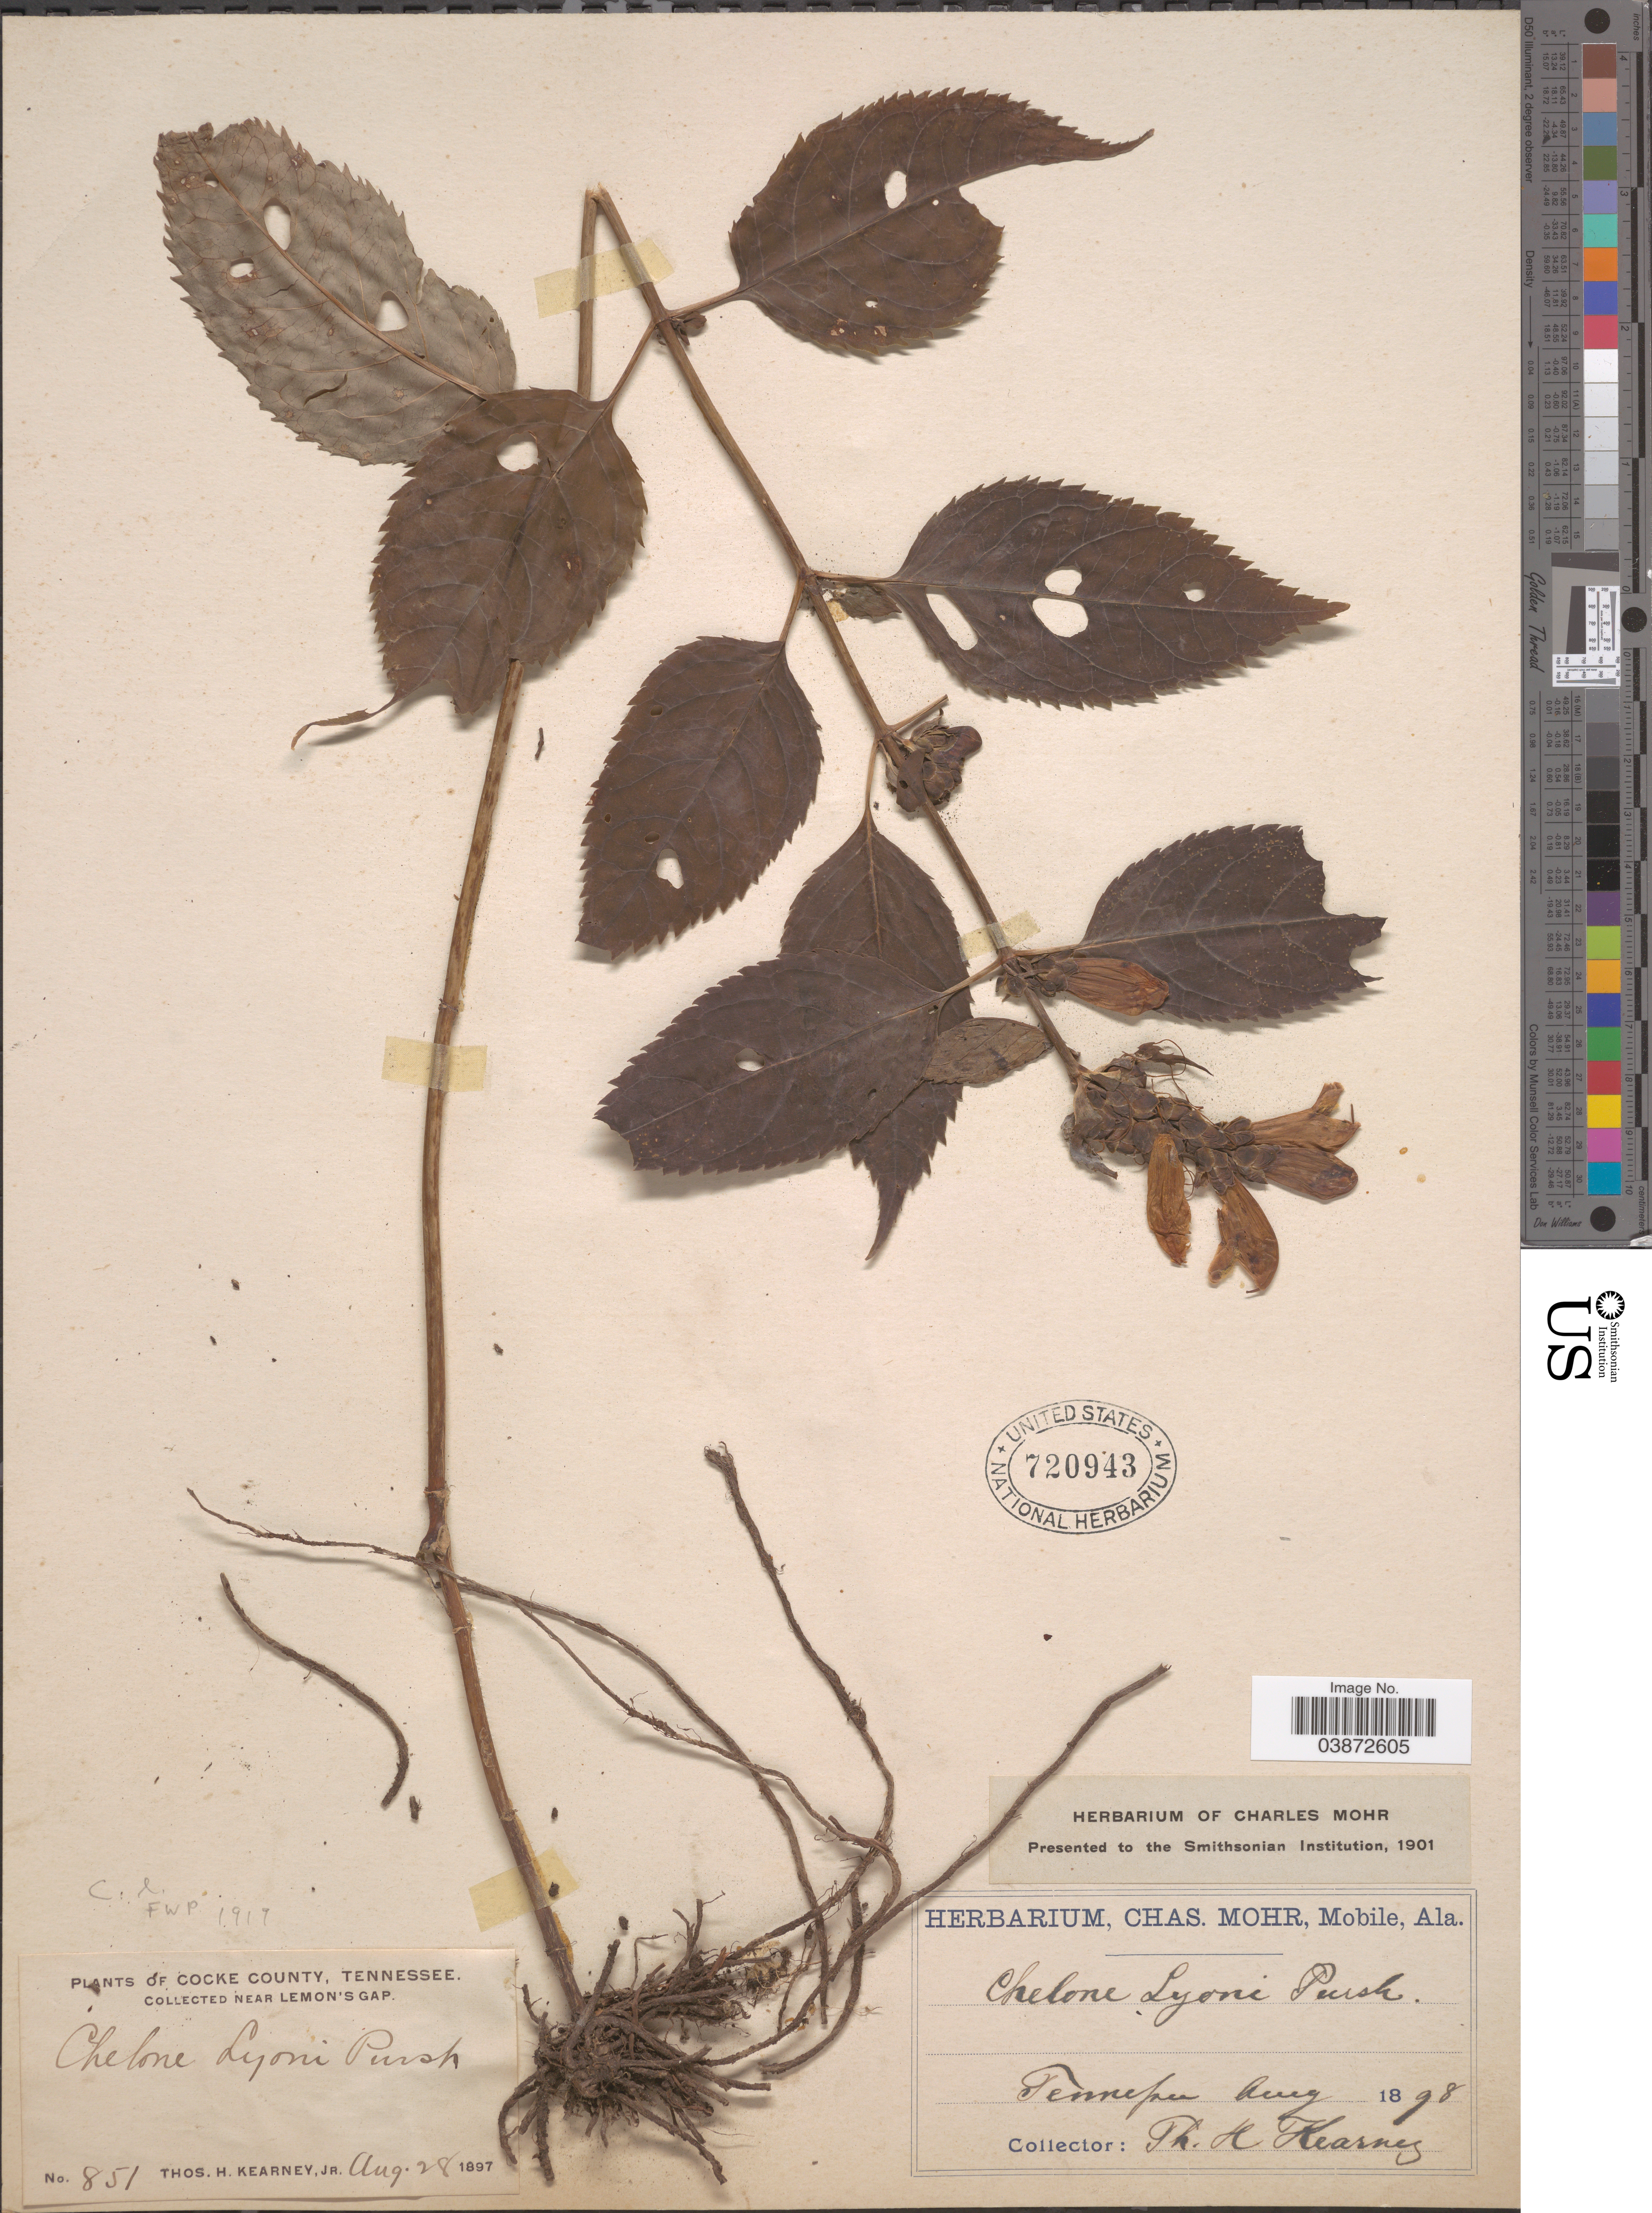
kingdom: Plantae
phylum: Tracheophyta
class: Magnoliopsida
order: Lamiales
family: Plantaginaceae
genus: Chelone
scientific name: Chelone lyonii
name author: Pursh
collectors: T. H. Kearney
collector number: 851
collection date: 1897-08-28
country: United States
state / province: Tennessee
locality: Cocke County. Near Lemon's Cap.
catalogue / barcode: US 720943